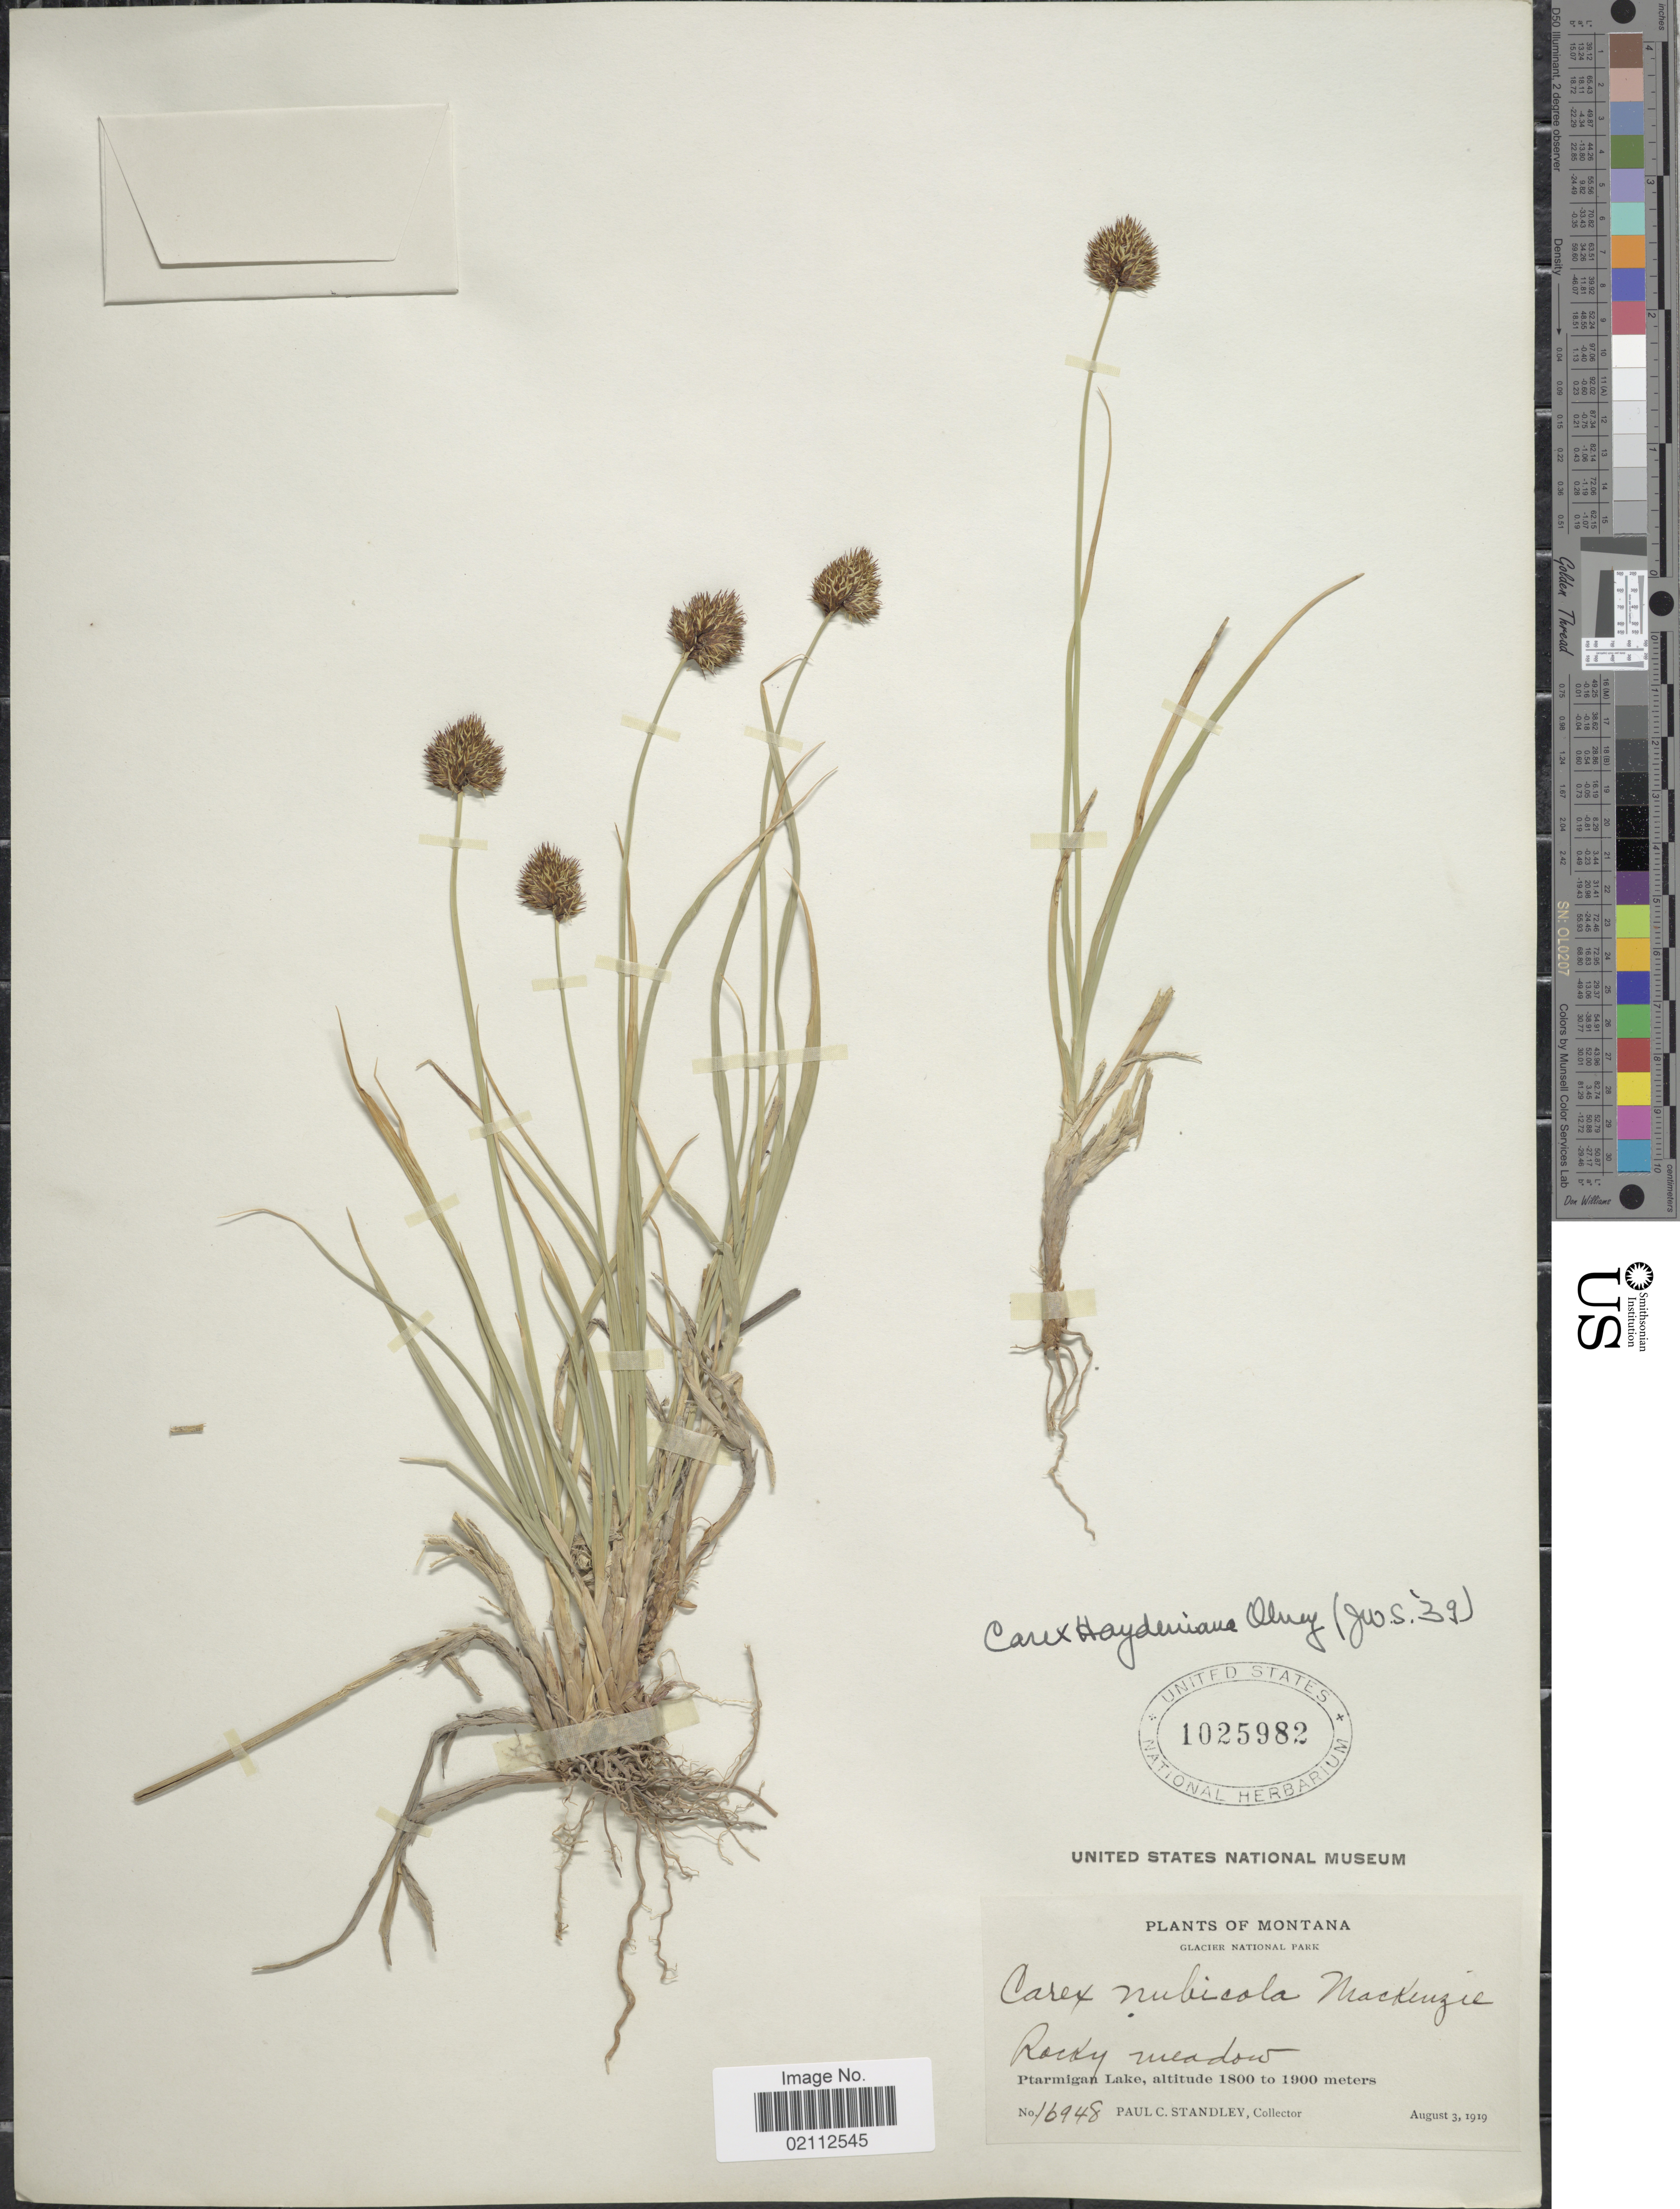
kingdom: Plantae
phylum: Tracheophyta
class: Liliopsida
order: Poales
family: Cyperaceae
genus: Carex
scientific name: Carex haydeniana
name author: Olney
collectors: P. C. Standley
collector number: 16948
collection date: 1919-08-03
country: United States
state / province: Montana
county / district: Glacier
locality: Glacier National Park, rocky meadow, Ptarmigan Lake.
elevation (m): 1800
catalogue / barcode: US 1025982